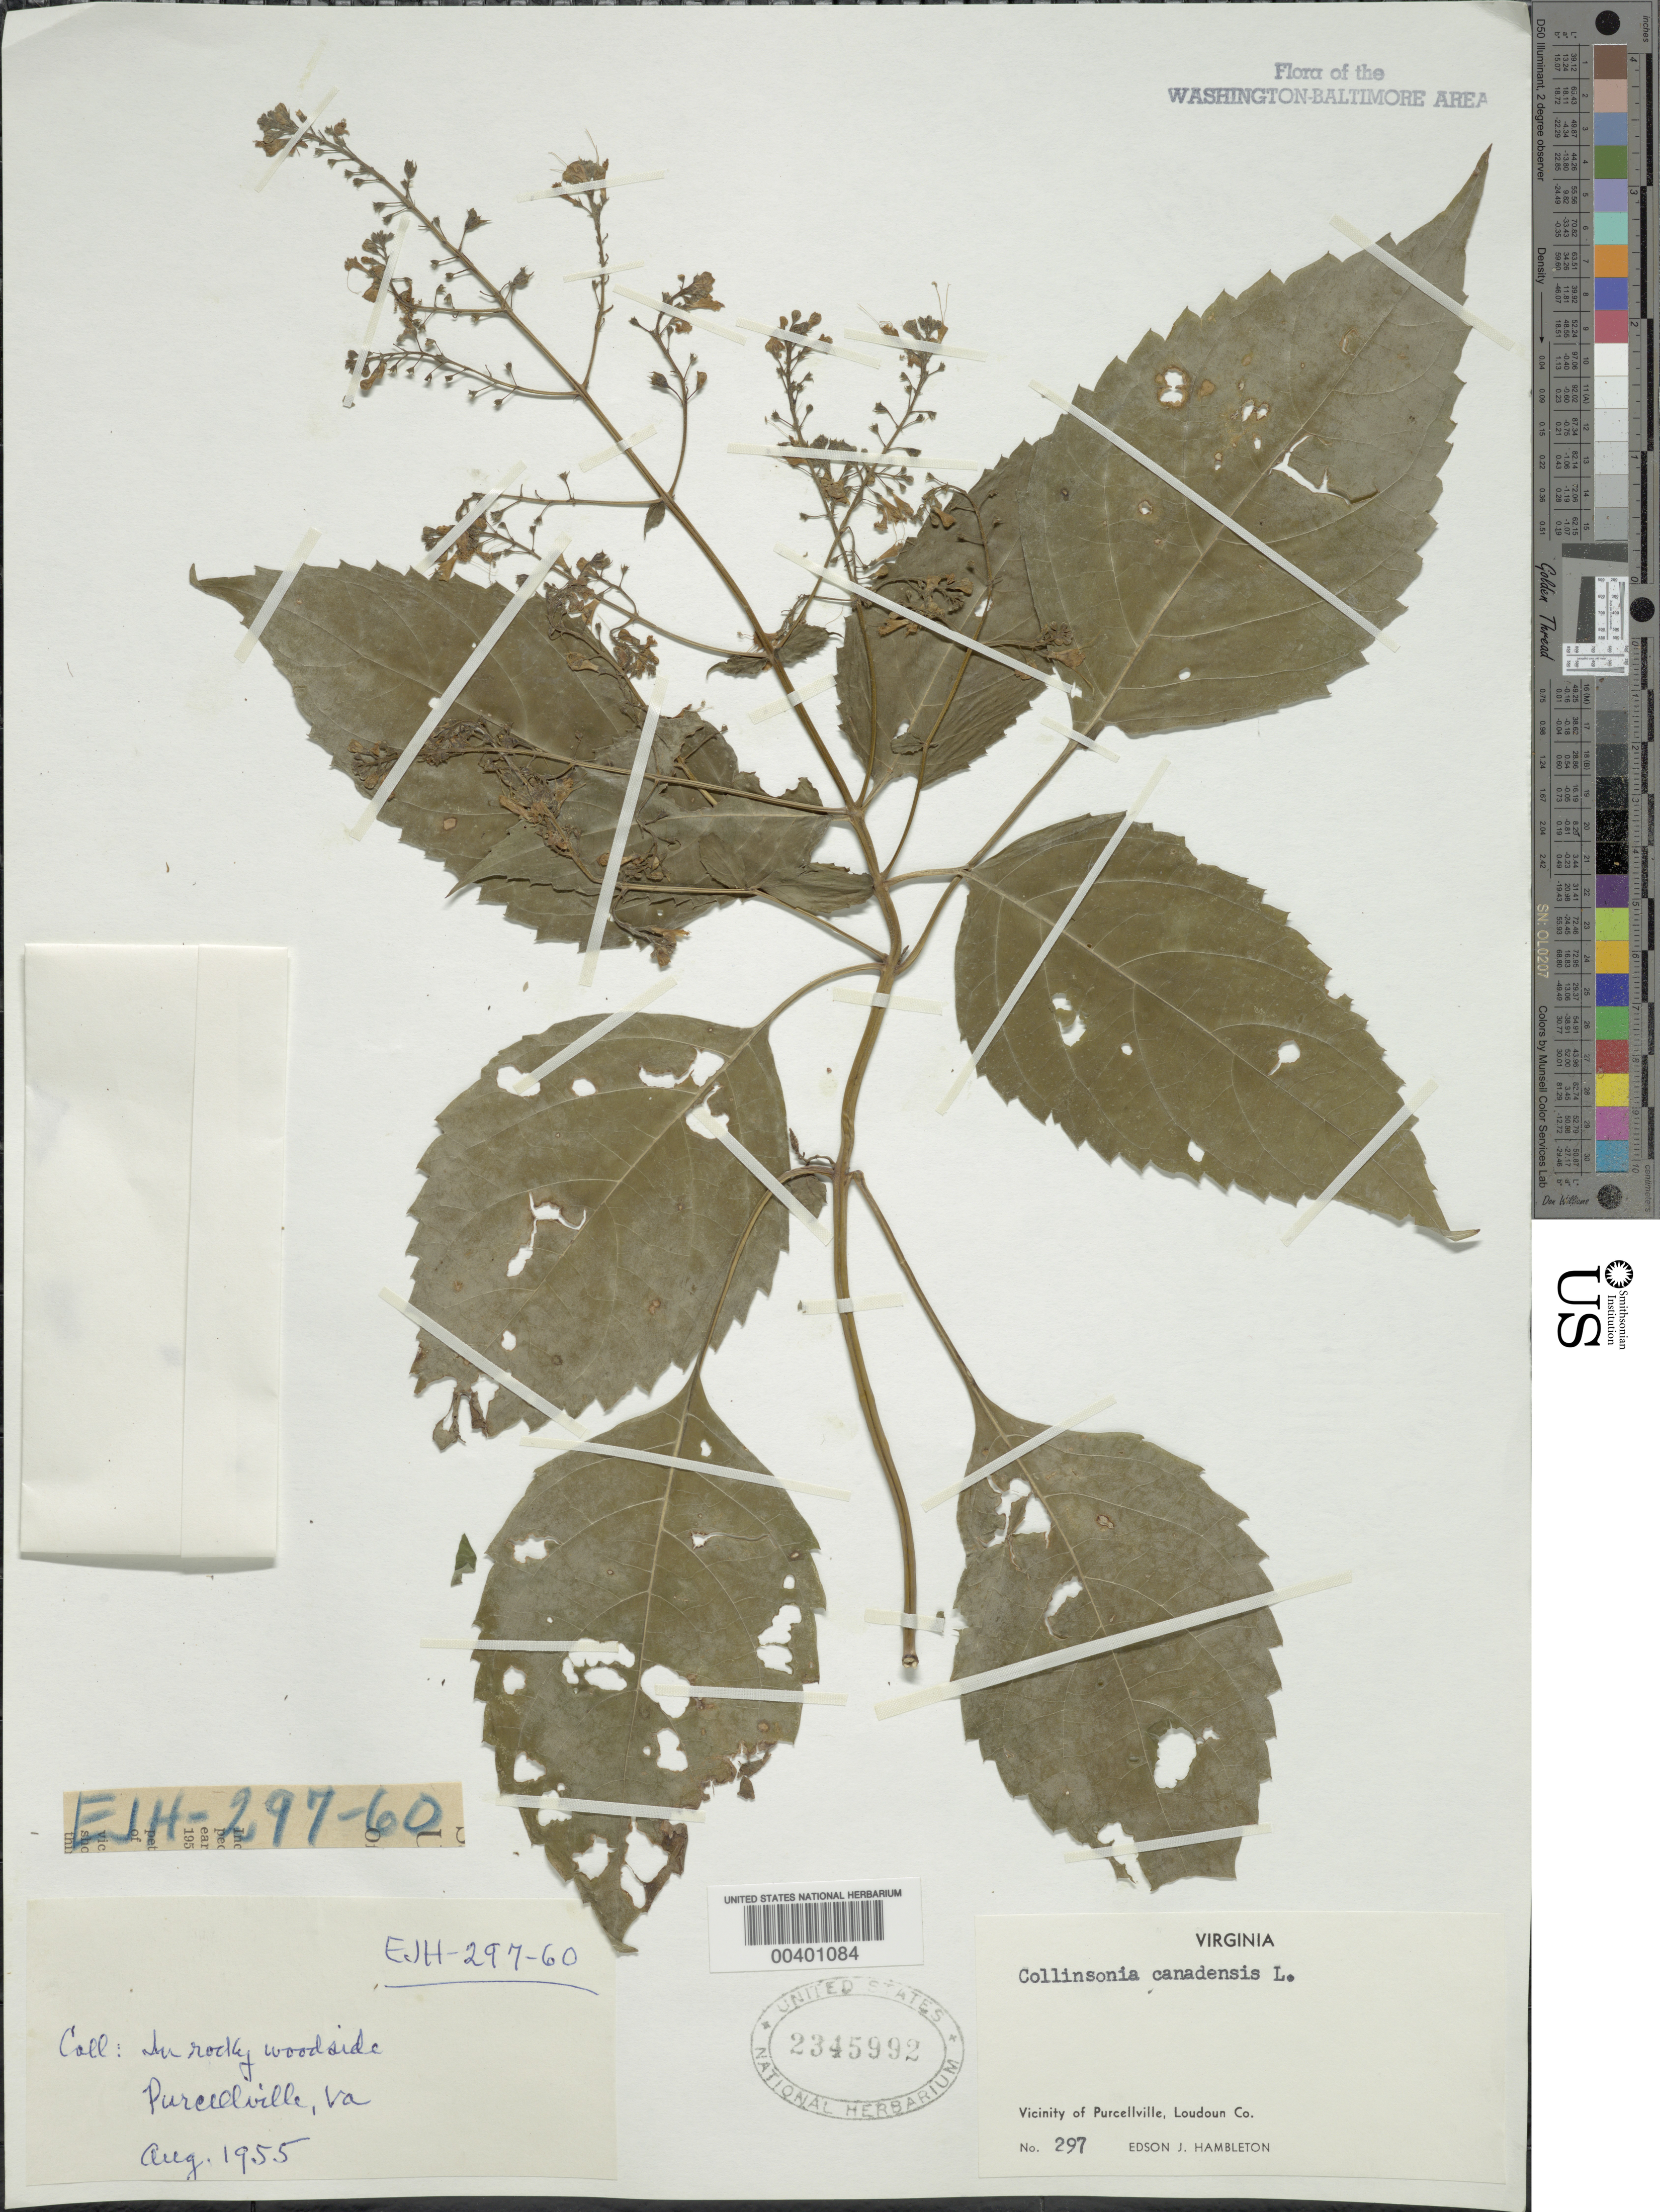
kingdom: Plantae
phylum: Tracheophyta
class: Magnoliopsida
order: Lamiales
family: Lamiaceae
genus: Collinsonia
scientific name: Collinsonia canadensis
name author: L.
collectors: E. Hambleton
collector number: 297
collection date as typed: Aug 1955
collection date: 1955-08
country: United States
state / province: Virginia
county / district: Loudoun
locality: Purcellville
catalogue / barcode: US 2345992